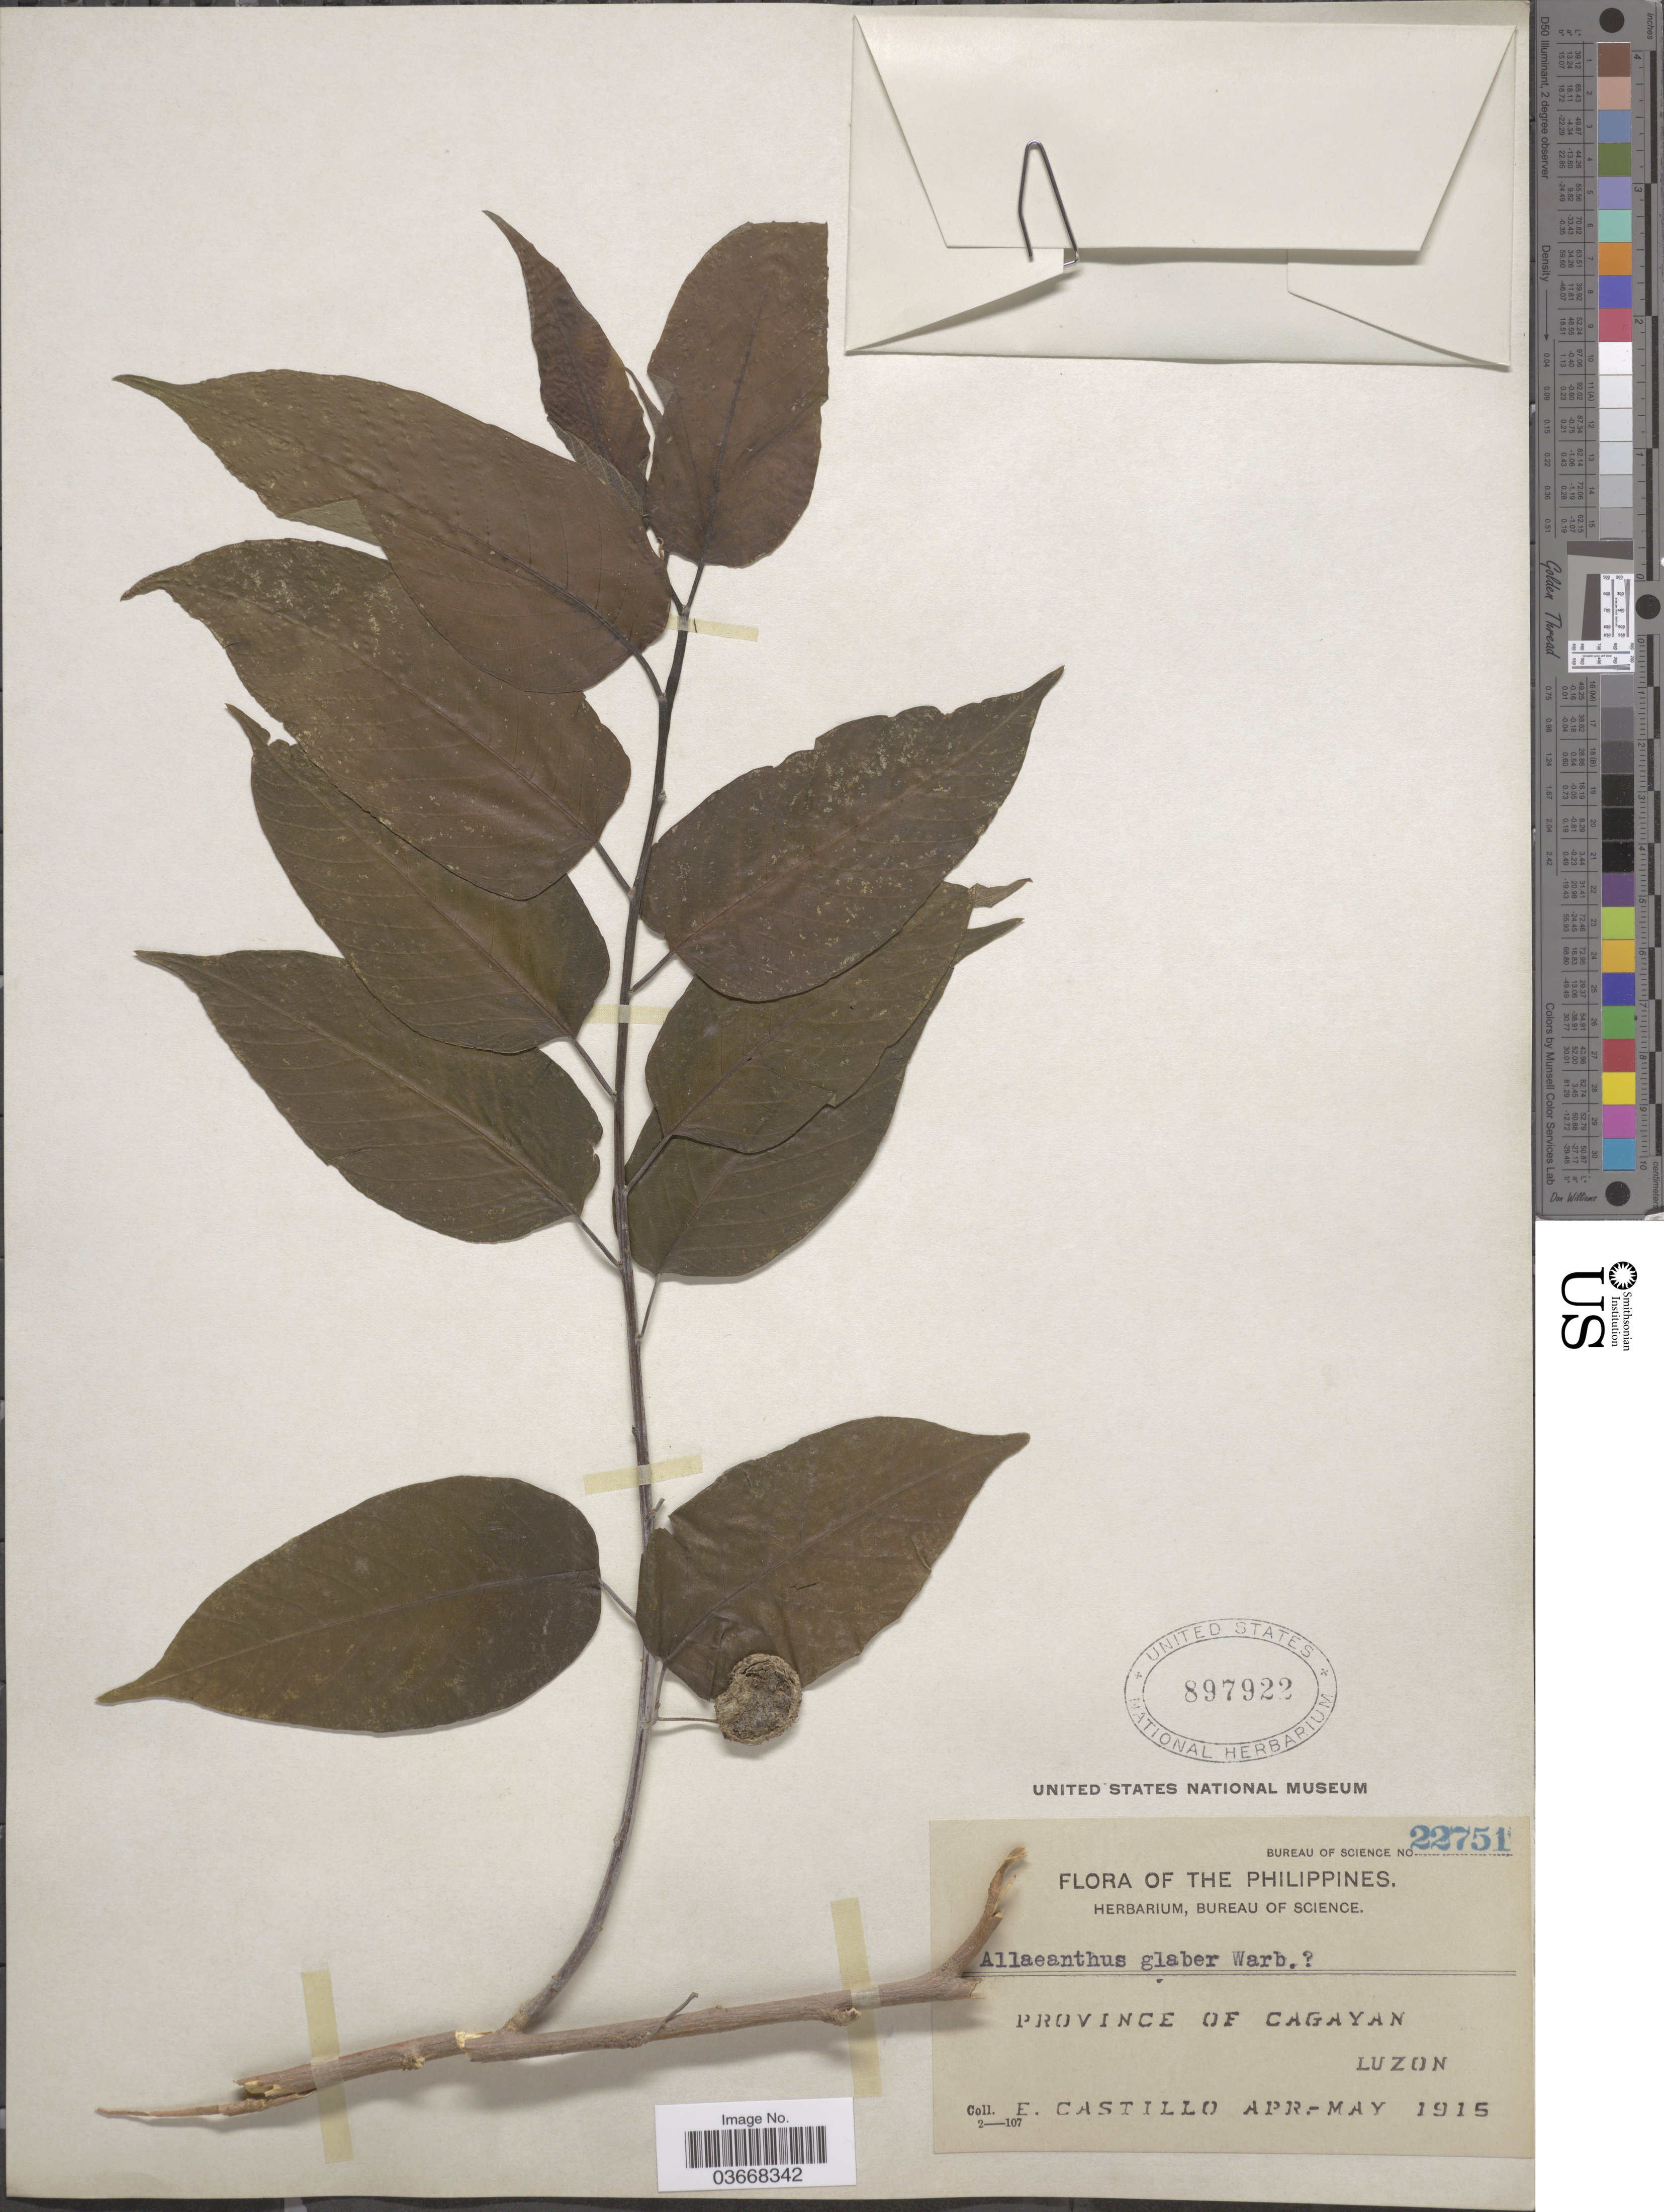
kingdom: Plantae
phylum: Tracheophyta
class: Magnoliopsida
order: Rosales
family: Moraceae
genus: Allaeanthus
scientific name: Allaeanthus luzonicus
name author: Fern.-Vill.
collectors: E. Castillo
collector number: Bureau of Science 22751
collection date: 1915-04/1915-05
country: Philippines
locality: Province of Cagayan. Luzon.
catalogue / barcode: US 897922